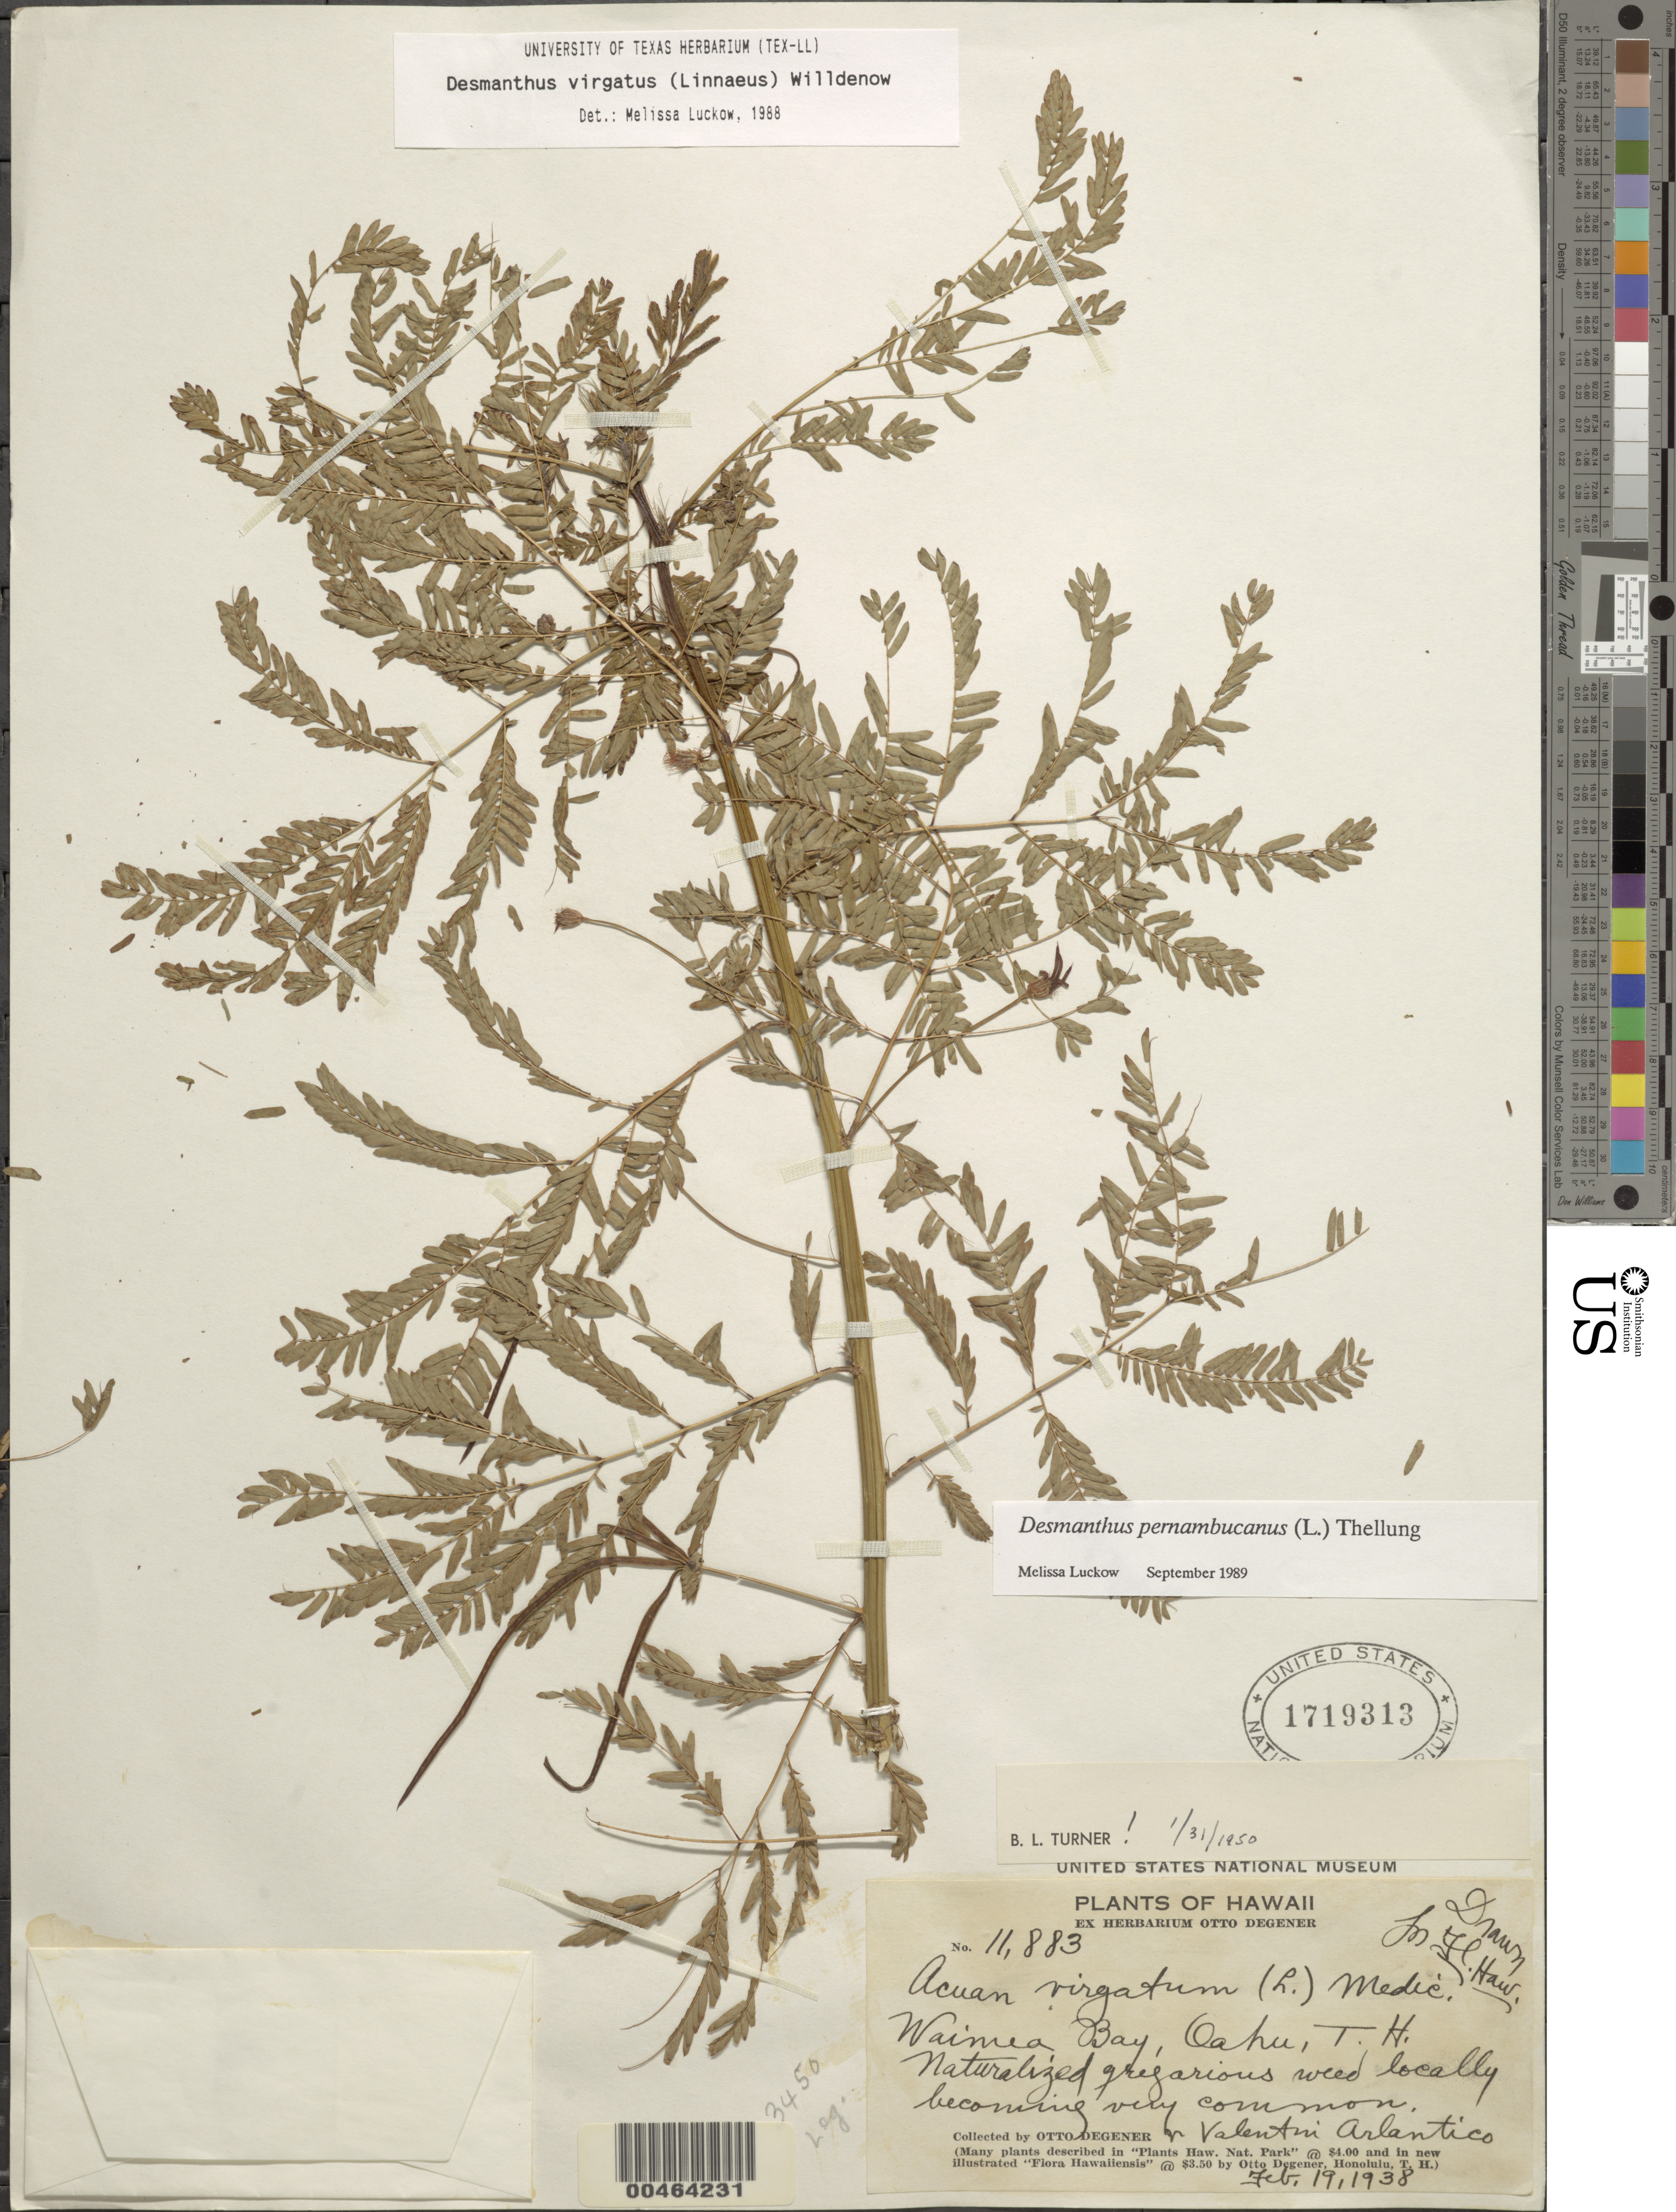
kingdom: Plantae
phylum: Tracheophyta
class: Magnoliopsida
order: Fabales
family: Fabaceae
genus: Desmanthus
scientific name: Desmanthus pernambucanus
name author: (L.) Thell.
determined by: Luckow, M. A.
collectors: O. Degener & V. Arlantico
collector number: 11883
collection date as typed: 19 Feb 1938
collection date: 1938-02-19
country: United States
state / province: Hawaii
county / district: Honolulu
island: Oahu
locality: Waimea Bay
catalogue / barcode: US 1719313